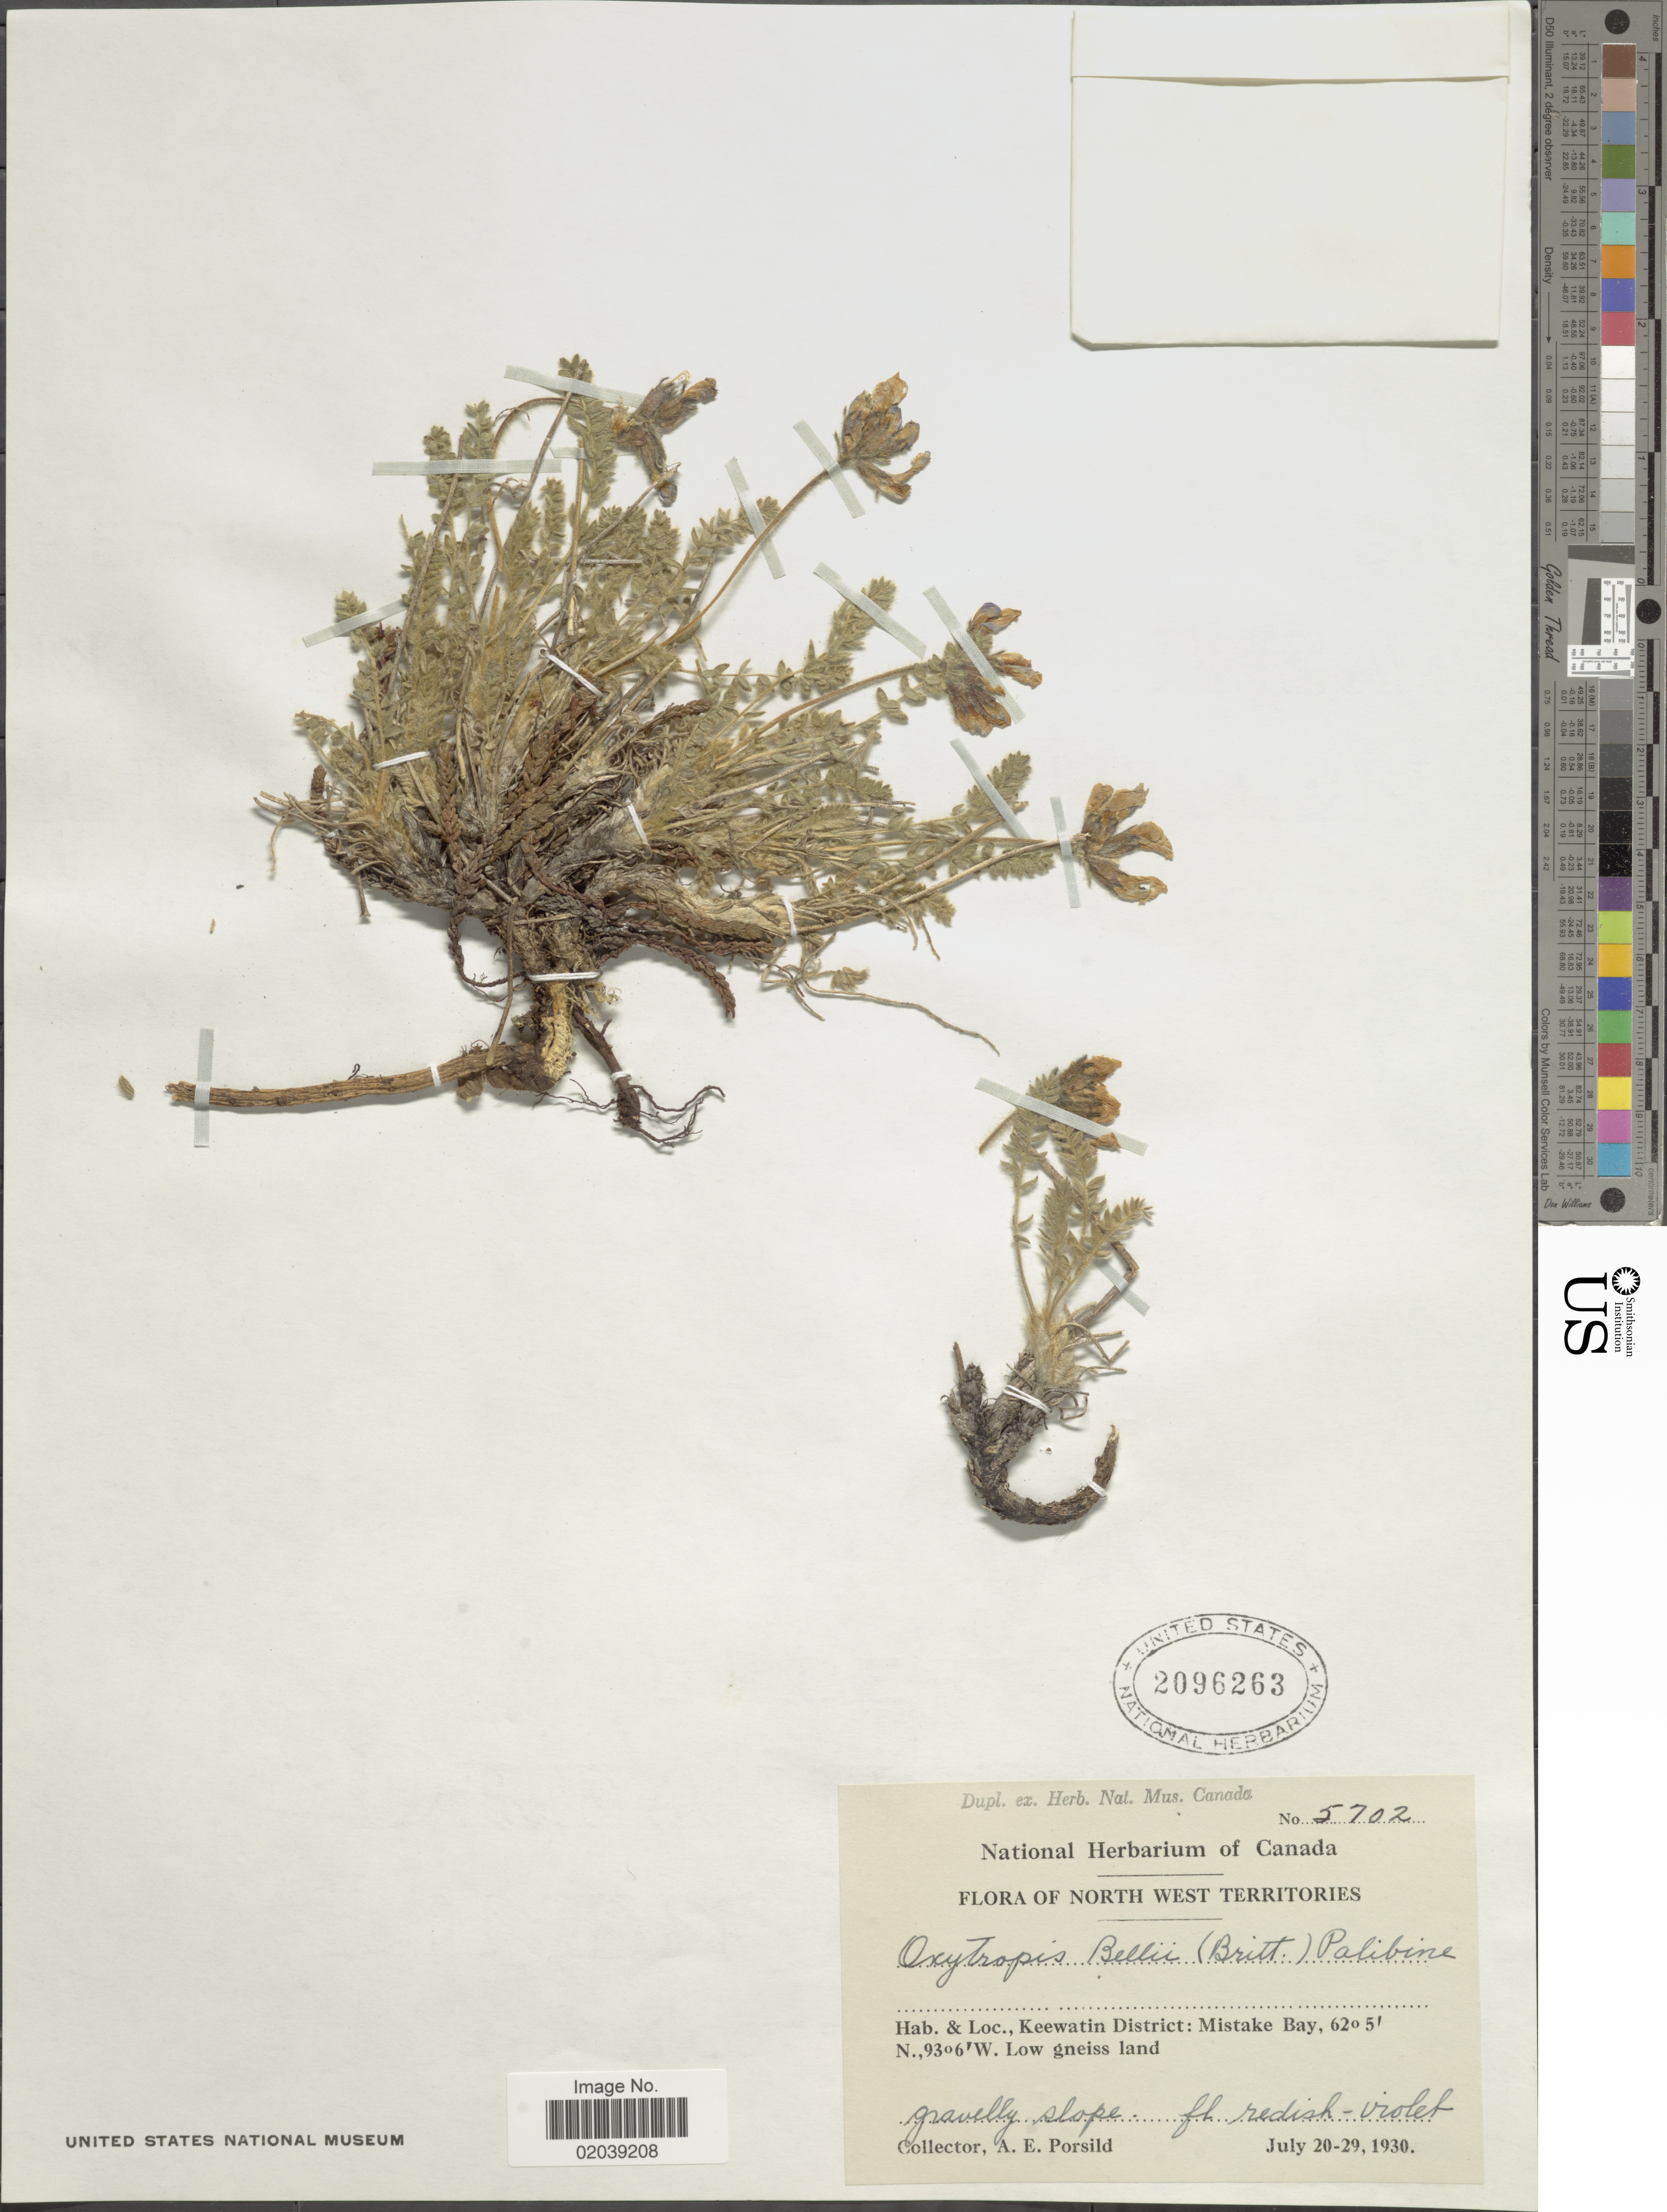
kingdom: Plantae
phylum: Tracheophyta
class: Magnoliopsida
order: Fabales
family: Fabaceae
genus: Oxytropis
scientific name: Oxytropis bellii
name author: (Britton ex Macoun) Palib.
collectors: A. E. Porsild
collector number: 5702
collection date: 1930-07-20/1930-07-29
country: Canada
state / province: Northwest Territories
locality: Keewatin District: Mistake Bay, Low gneiss land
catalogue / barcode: US 2096263